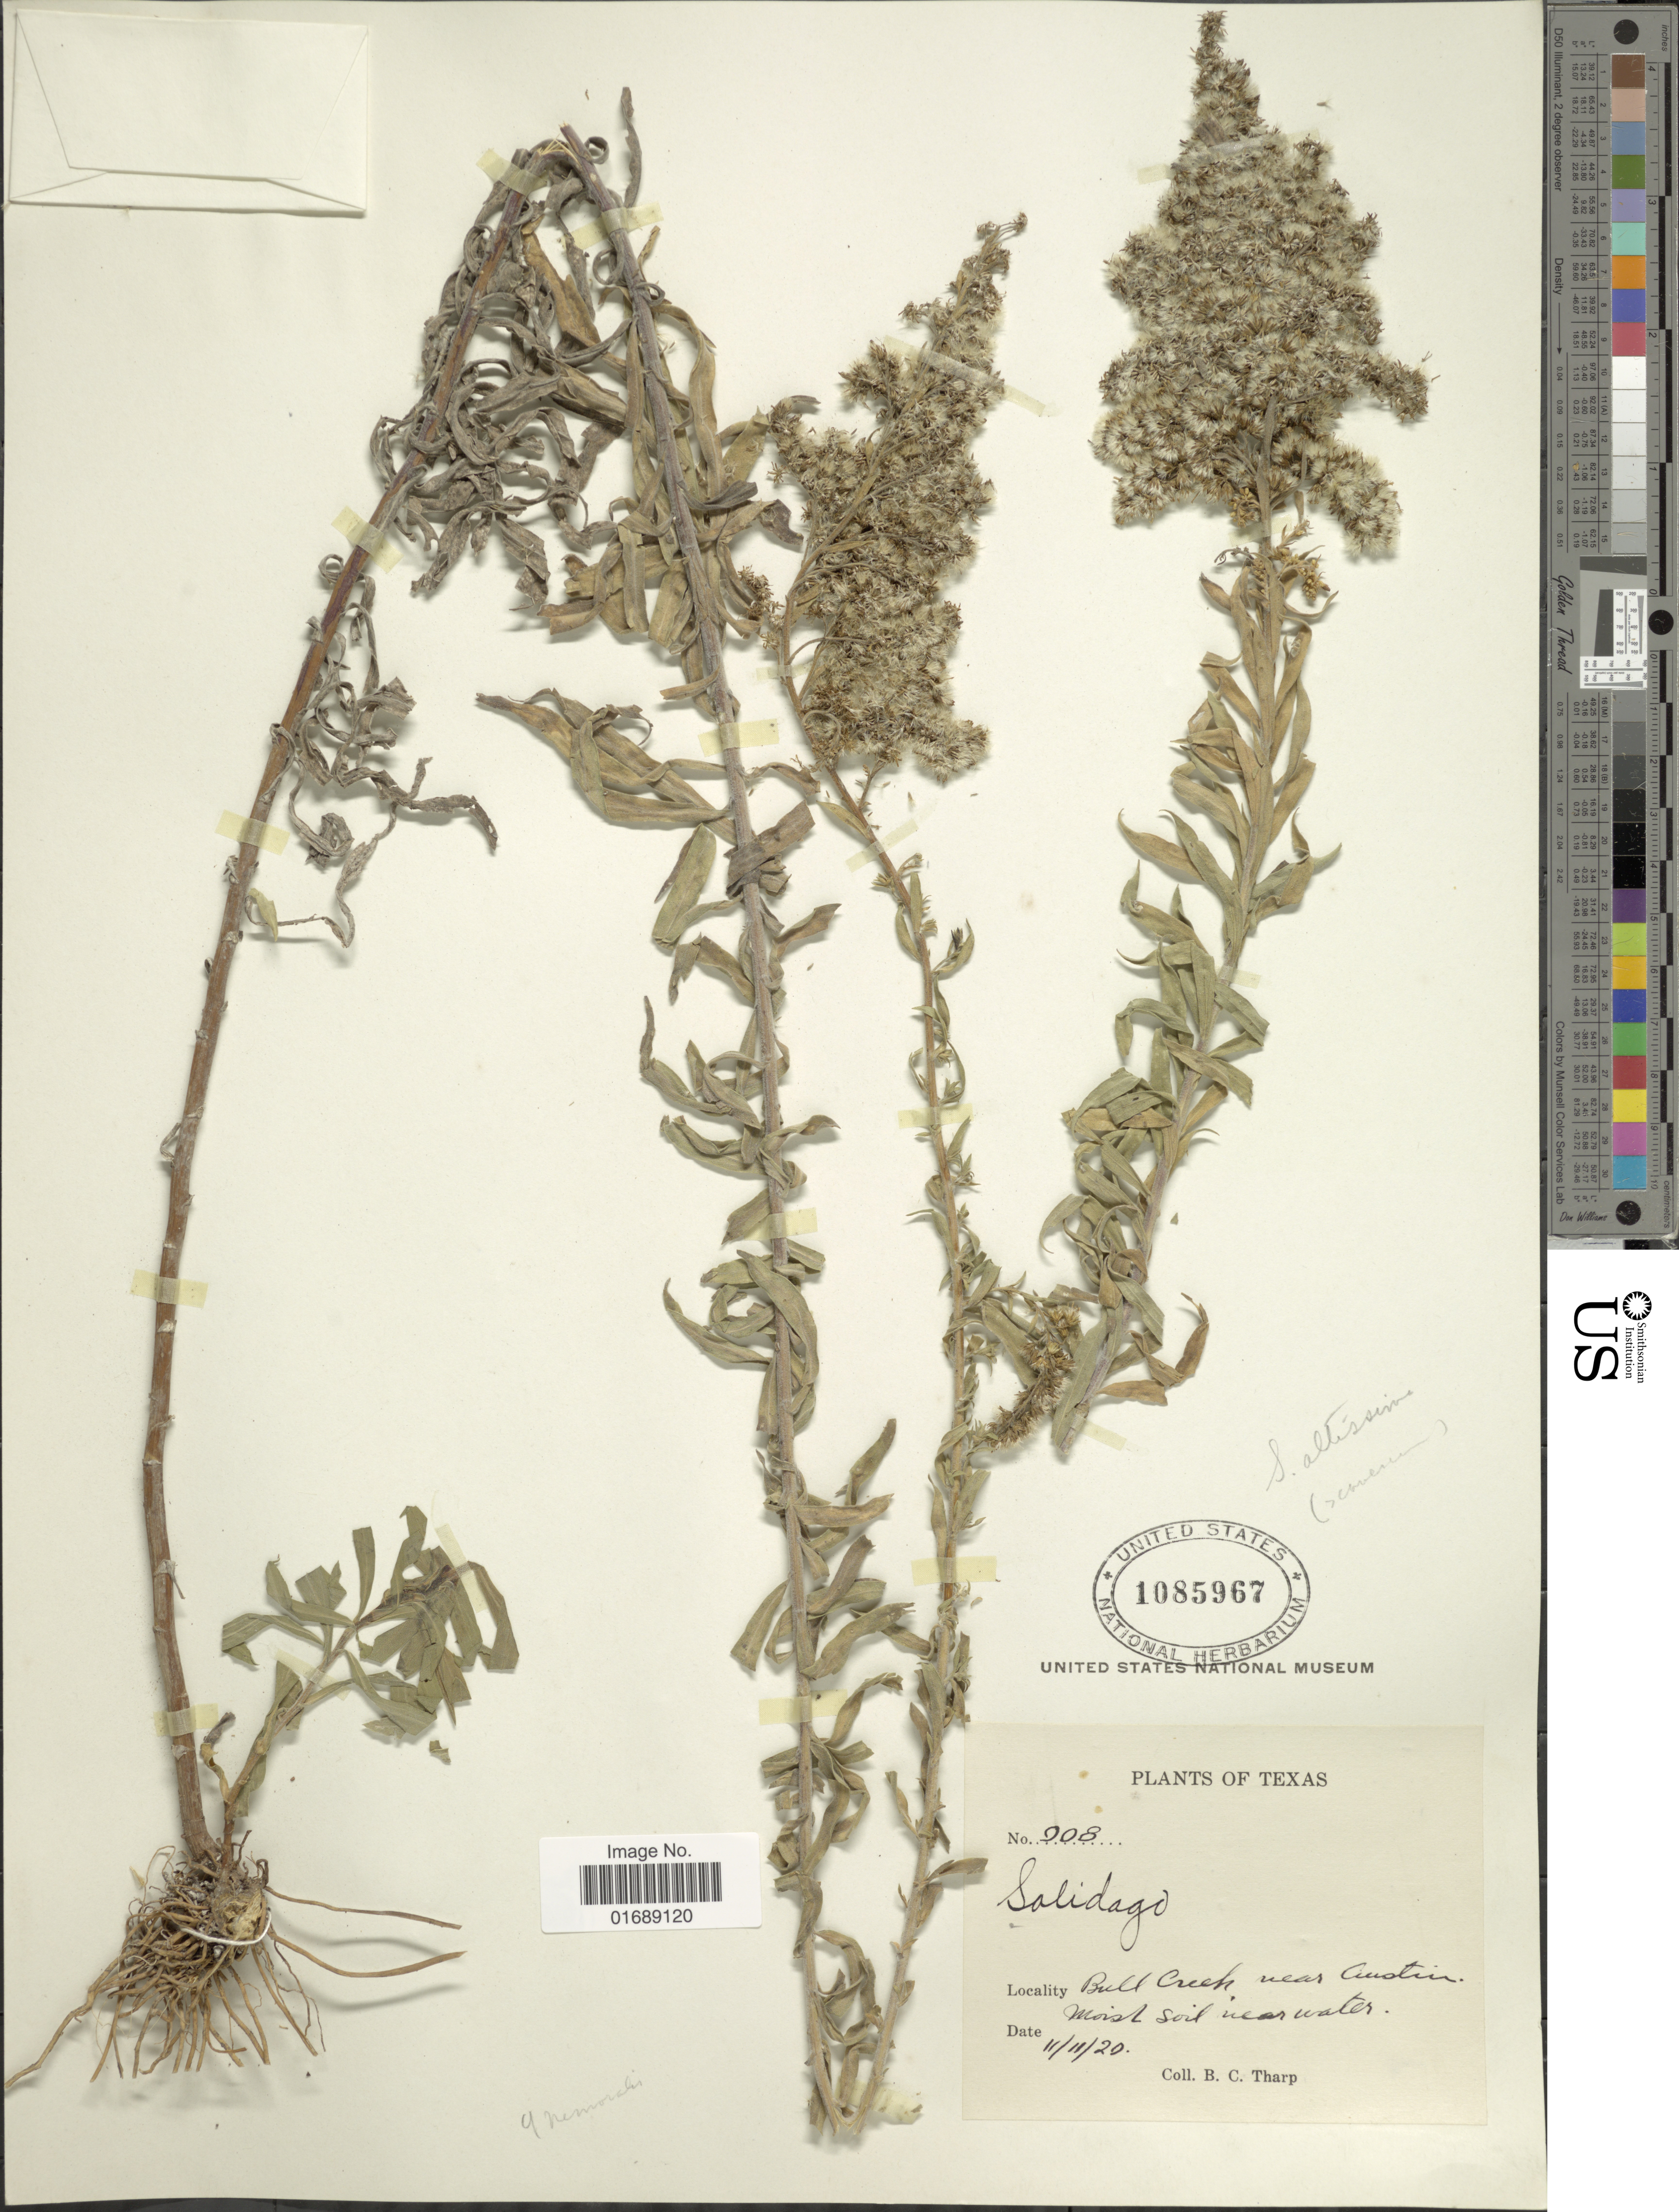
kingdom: Plantae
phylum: Tracheophyta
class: Magnoliopsida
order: Asterales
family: Asteraceae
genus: Solidago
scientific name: Solidago nemoralis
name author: Aiton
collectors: B. C. Tharp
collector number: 208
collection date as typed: Transcribed d/m/y: 11/11/20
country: United States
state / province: Texas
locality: Bull Creek near Austin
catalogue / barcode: US 1085967